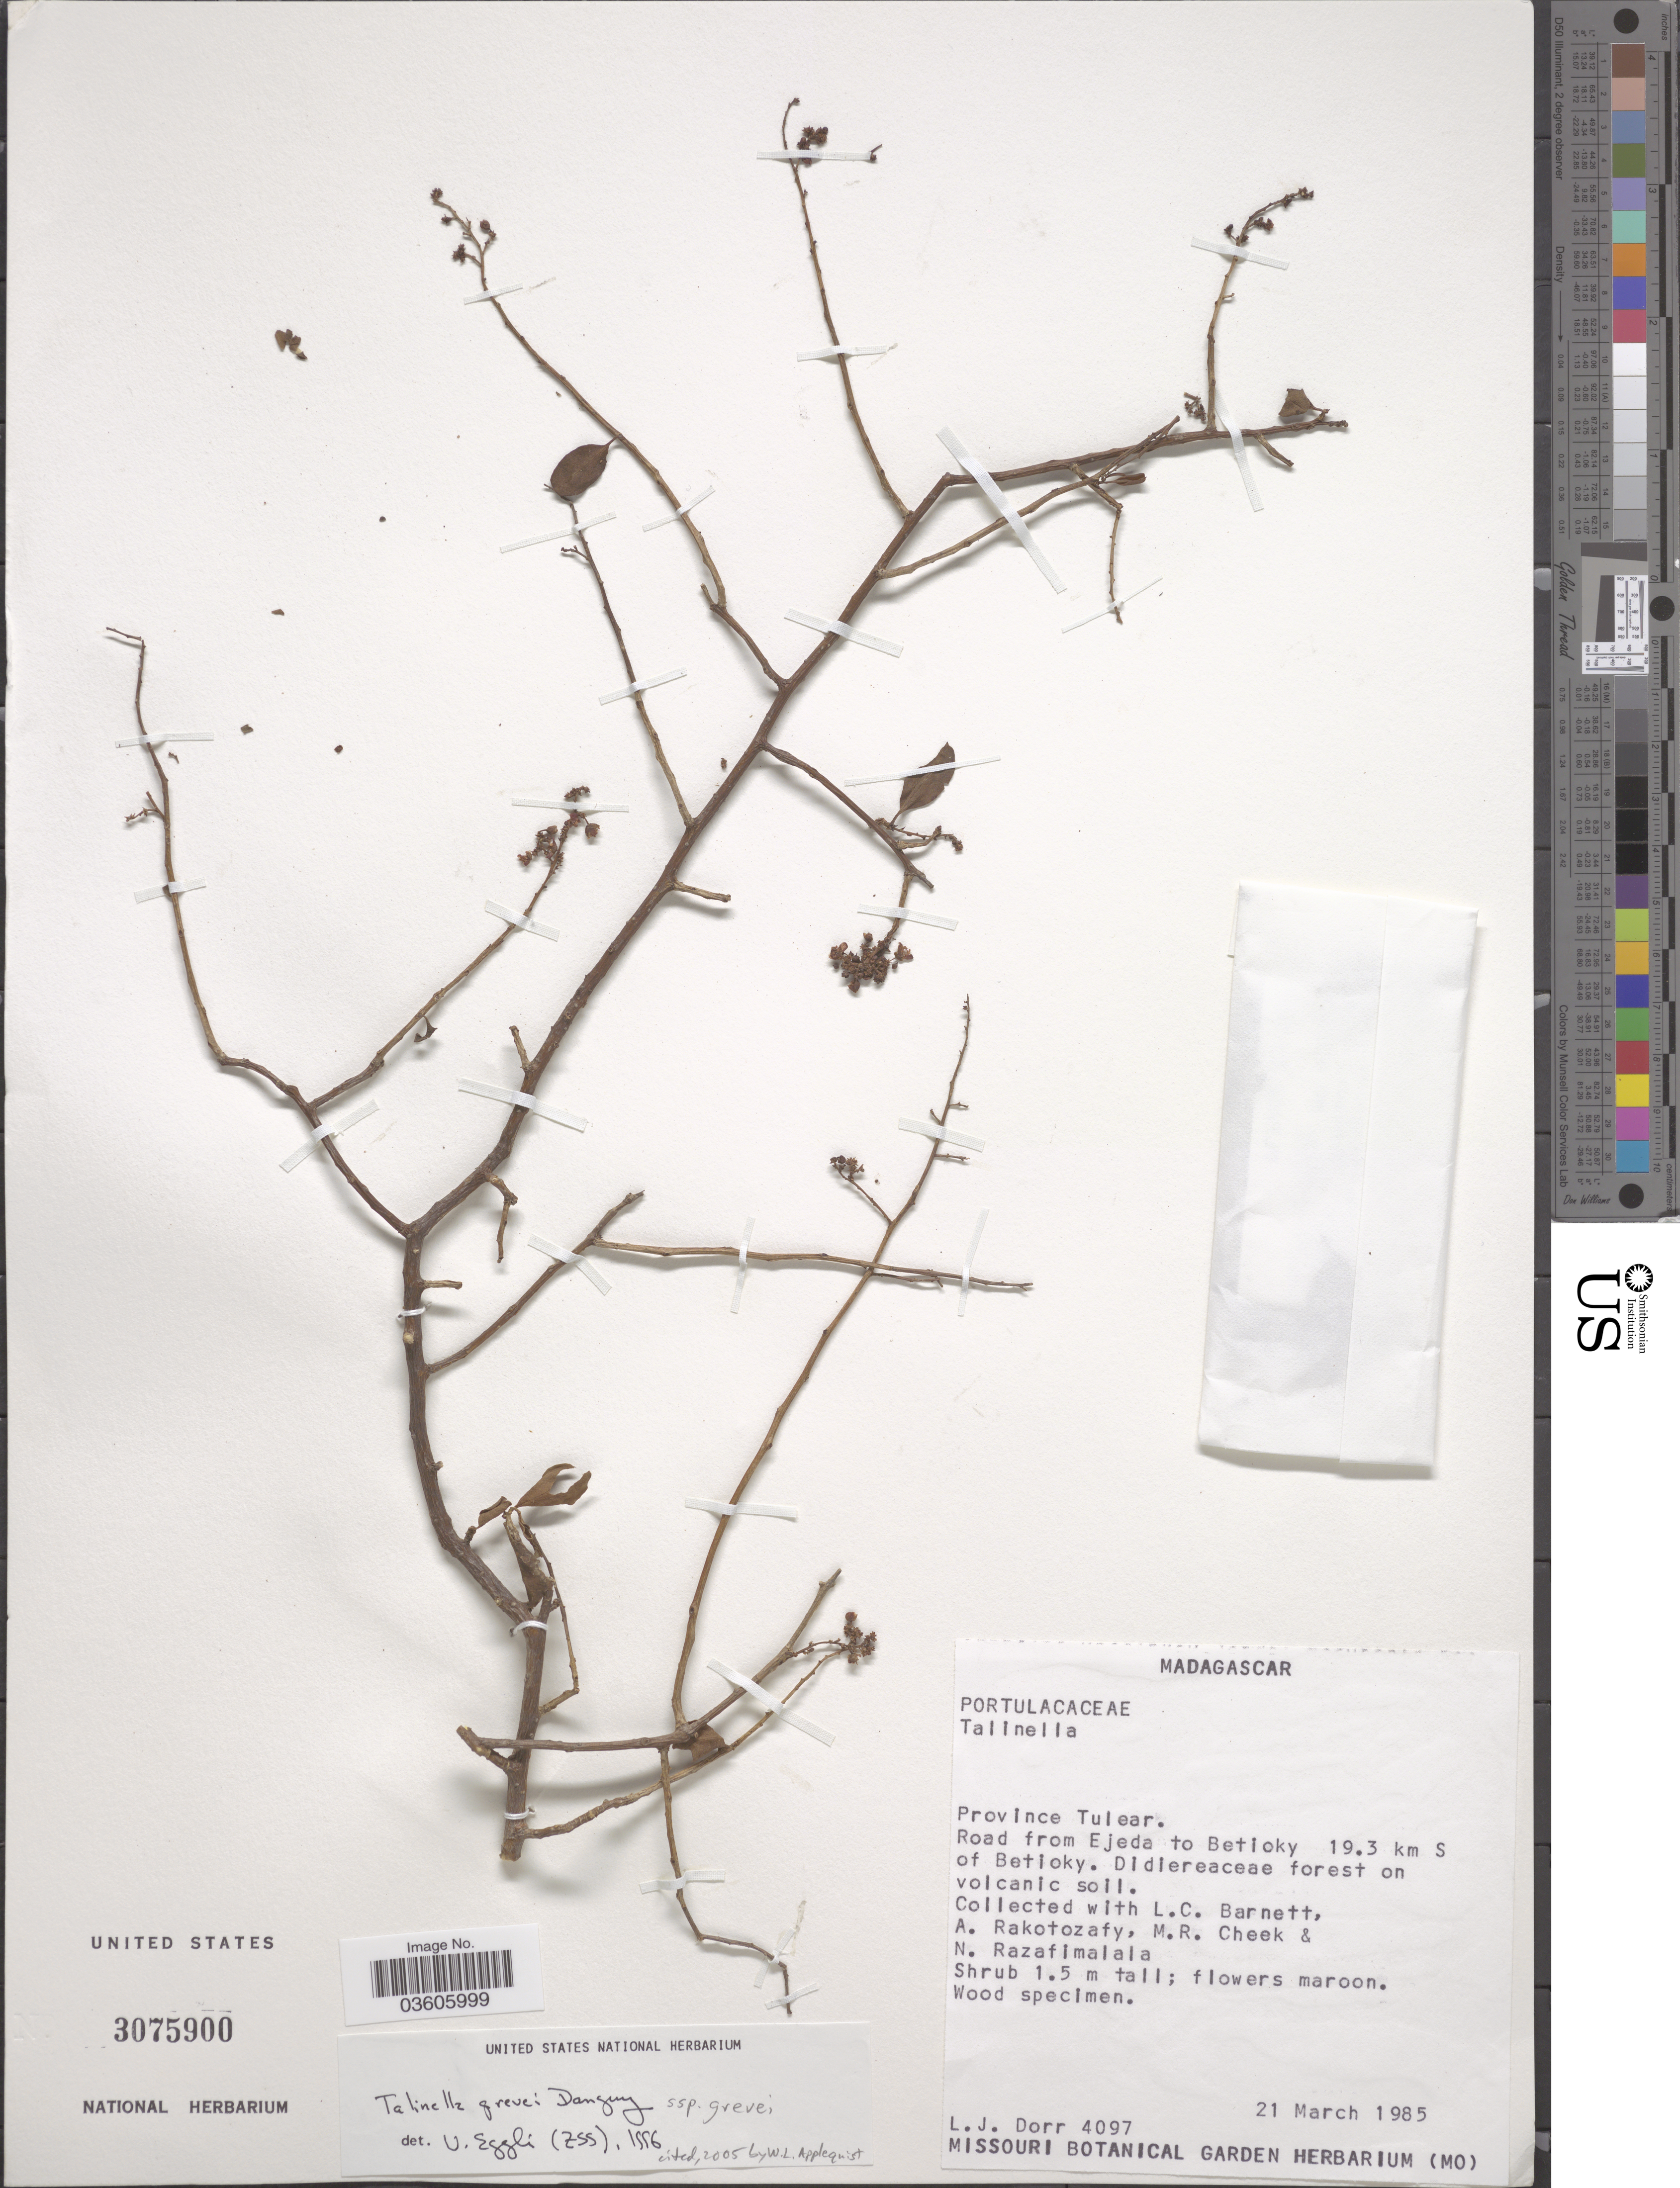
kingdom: Plantae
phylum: Tracheophyta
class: Magnoliopsida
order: Caryophyllales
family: Talinaceae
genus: Talinella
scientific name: Talinella grevei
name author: Danguy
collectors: L. J. Dorr, L. C. Barnett, A. Rakotozafy, M. Cheek & N. Razafimalala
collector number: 4097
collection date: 1985-03-21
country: Madagascar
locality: Province Tulear. Road from Ejeda to Betioky 19.3 km S of Betioky.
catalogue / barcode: US 3075900